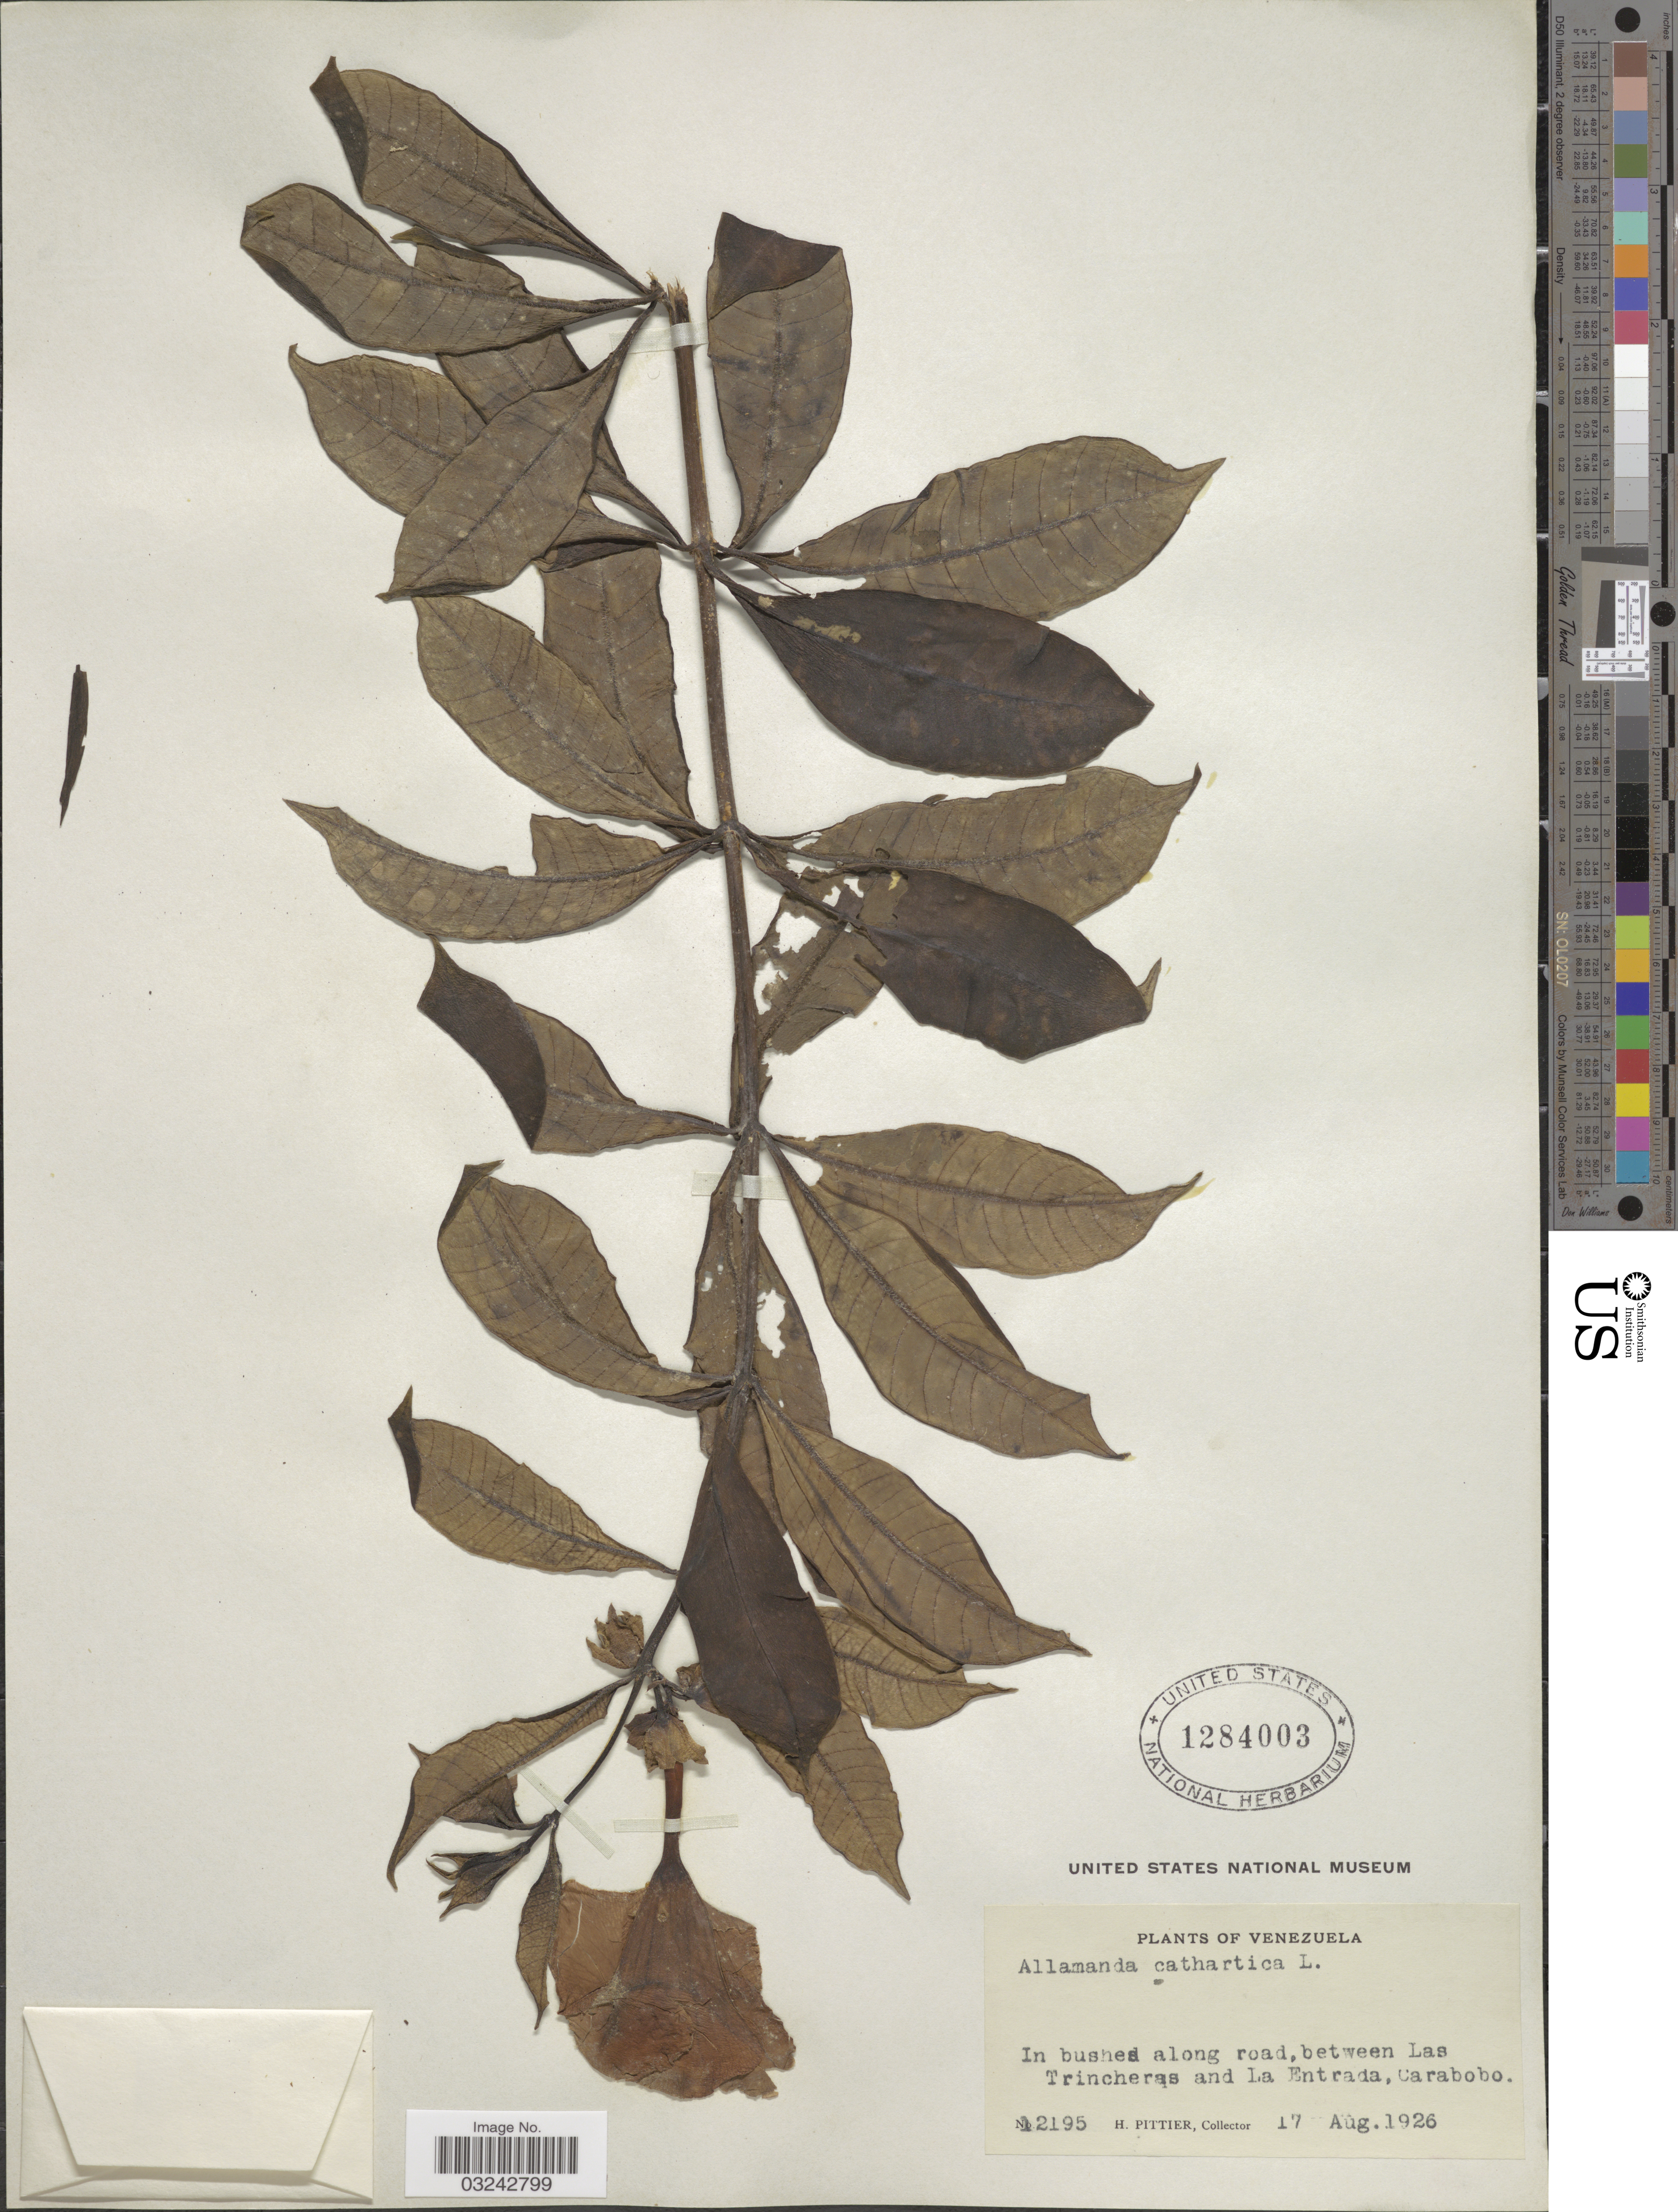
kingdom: Plantae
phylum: Tracheophyta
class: Magnoliopsida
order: Gentianales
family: Apocynaceae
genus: Allamanda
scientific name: Allamanda cathartica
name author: L.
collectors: H. F. Pittier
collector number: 12195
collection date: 1926-08-17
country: Venezuela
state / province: Carabobo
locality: In bushes along road, between Las Trincheras and La Entrada.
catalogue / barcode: US 1284003